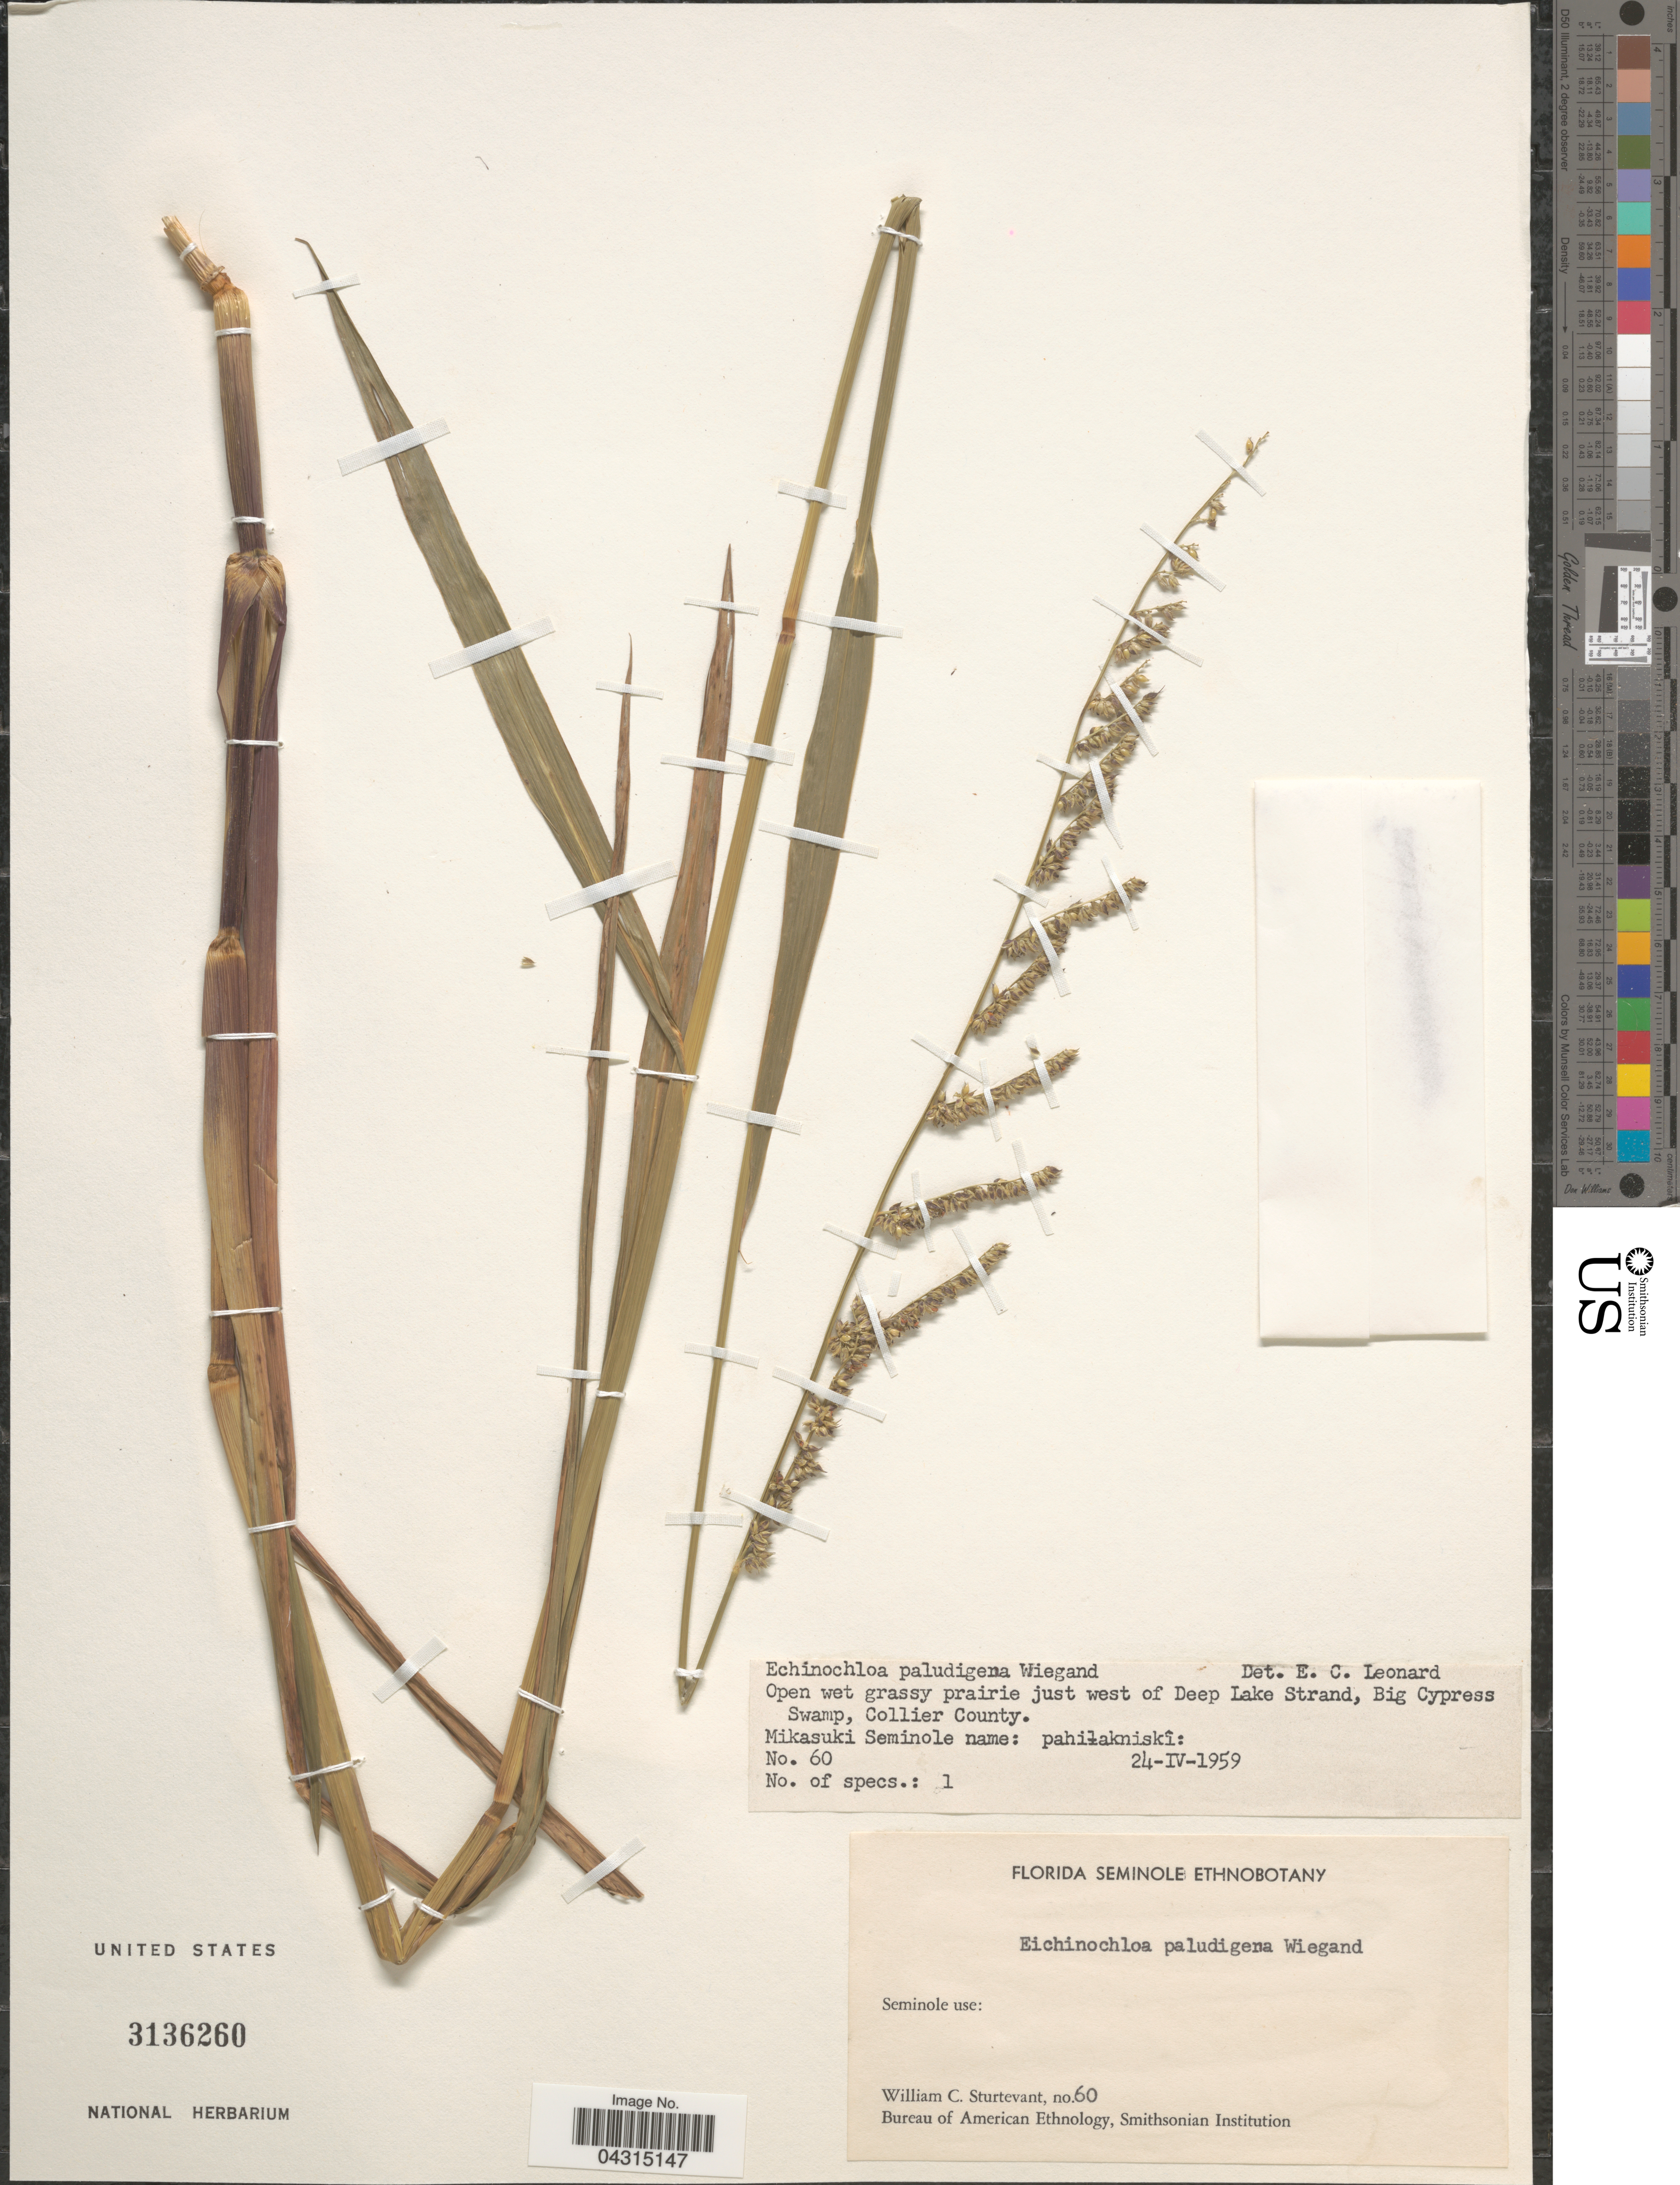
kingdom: Plantae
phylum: Tracheophyta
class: Liliopsida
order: Poales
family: Poaceae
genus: Echinochloa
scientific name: Echinochloa crus-galli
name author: (L.) P. Beauv.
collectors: W. Sturtevant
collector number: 60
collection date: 1959-04-24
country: United States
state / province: Florida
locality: Open wet grassy prairie just west of Deep Lake Strand, Big Cypress Swamp, Collier County.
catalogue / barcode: US 3136260